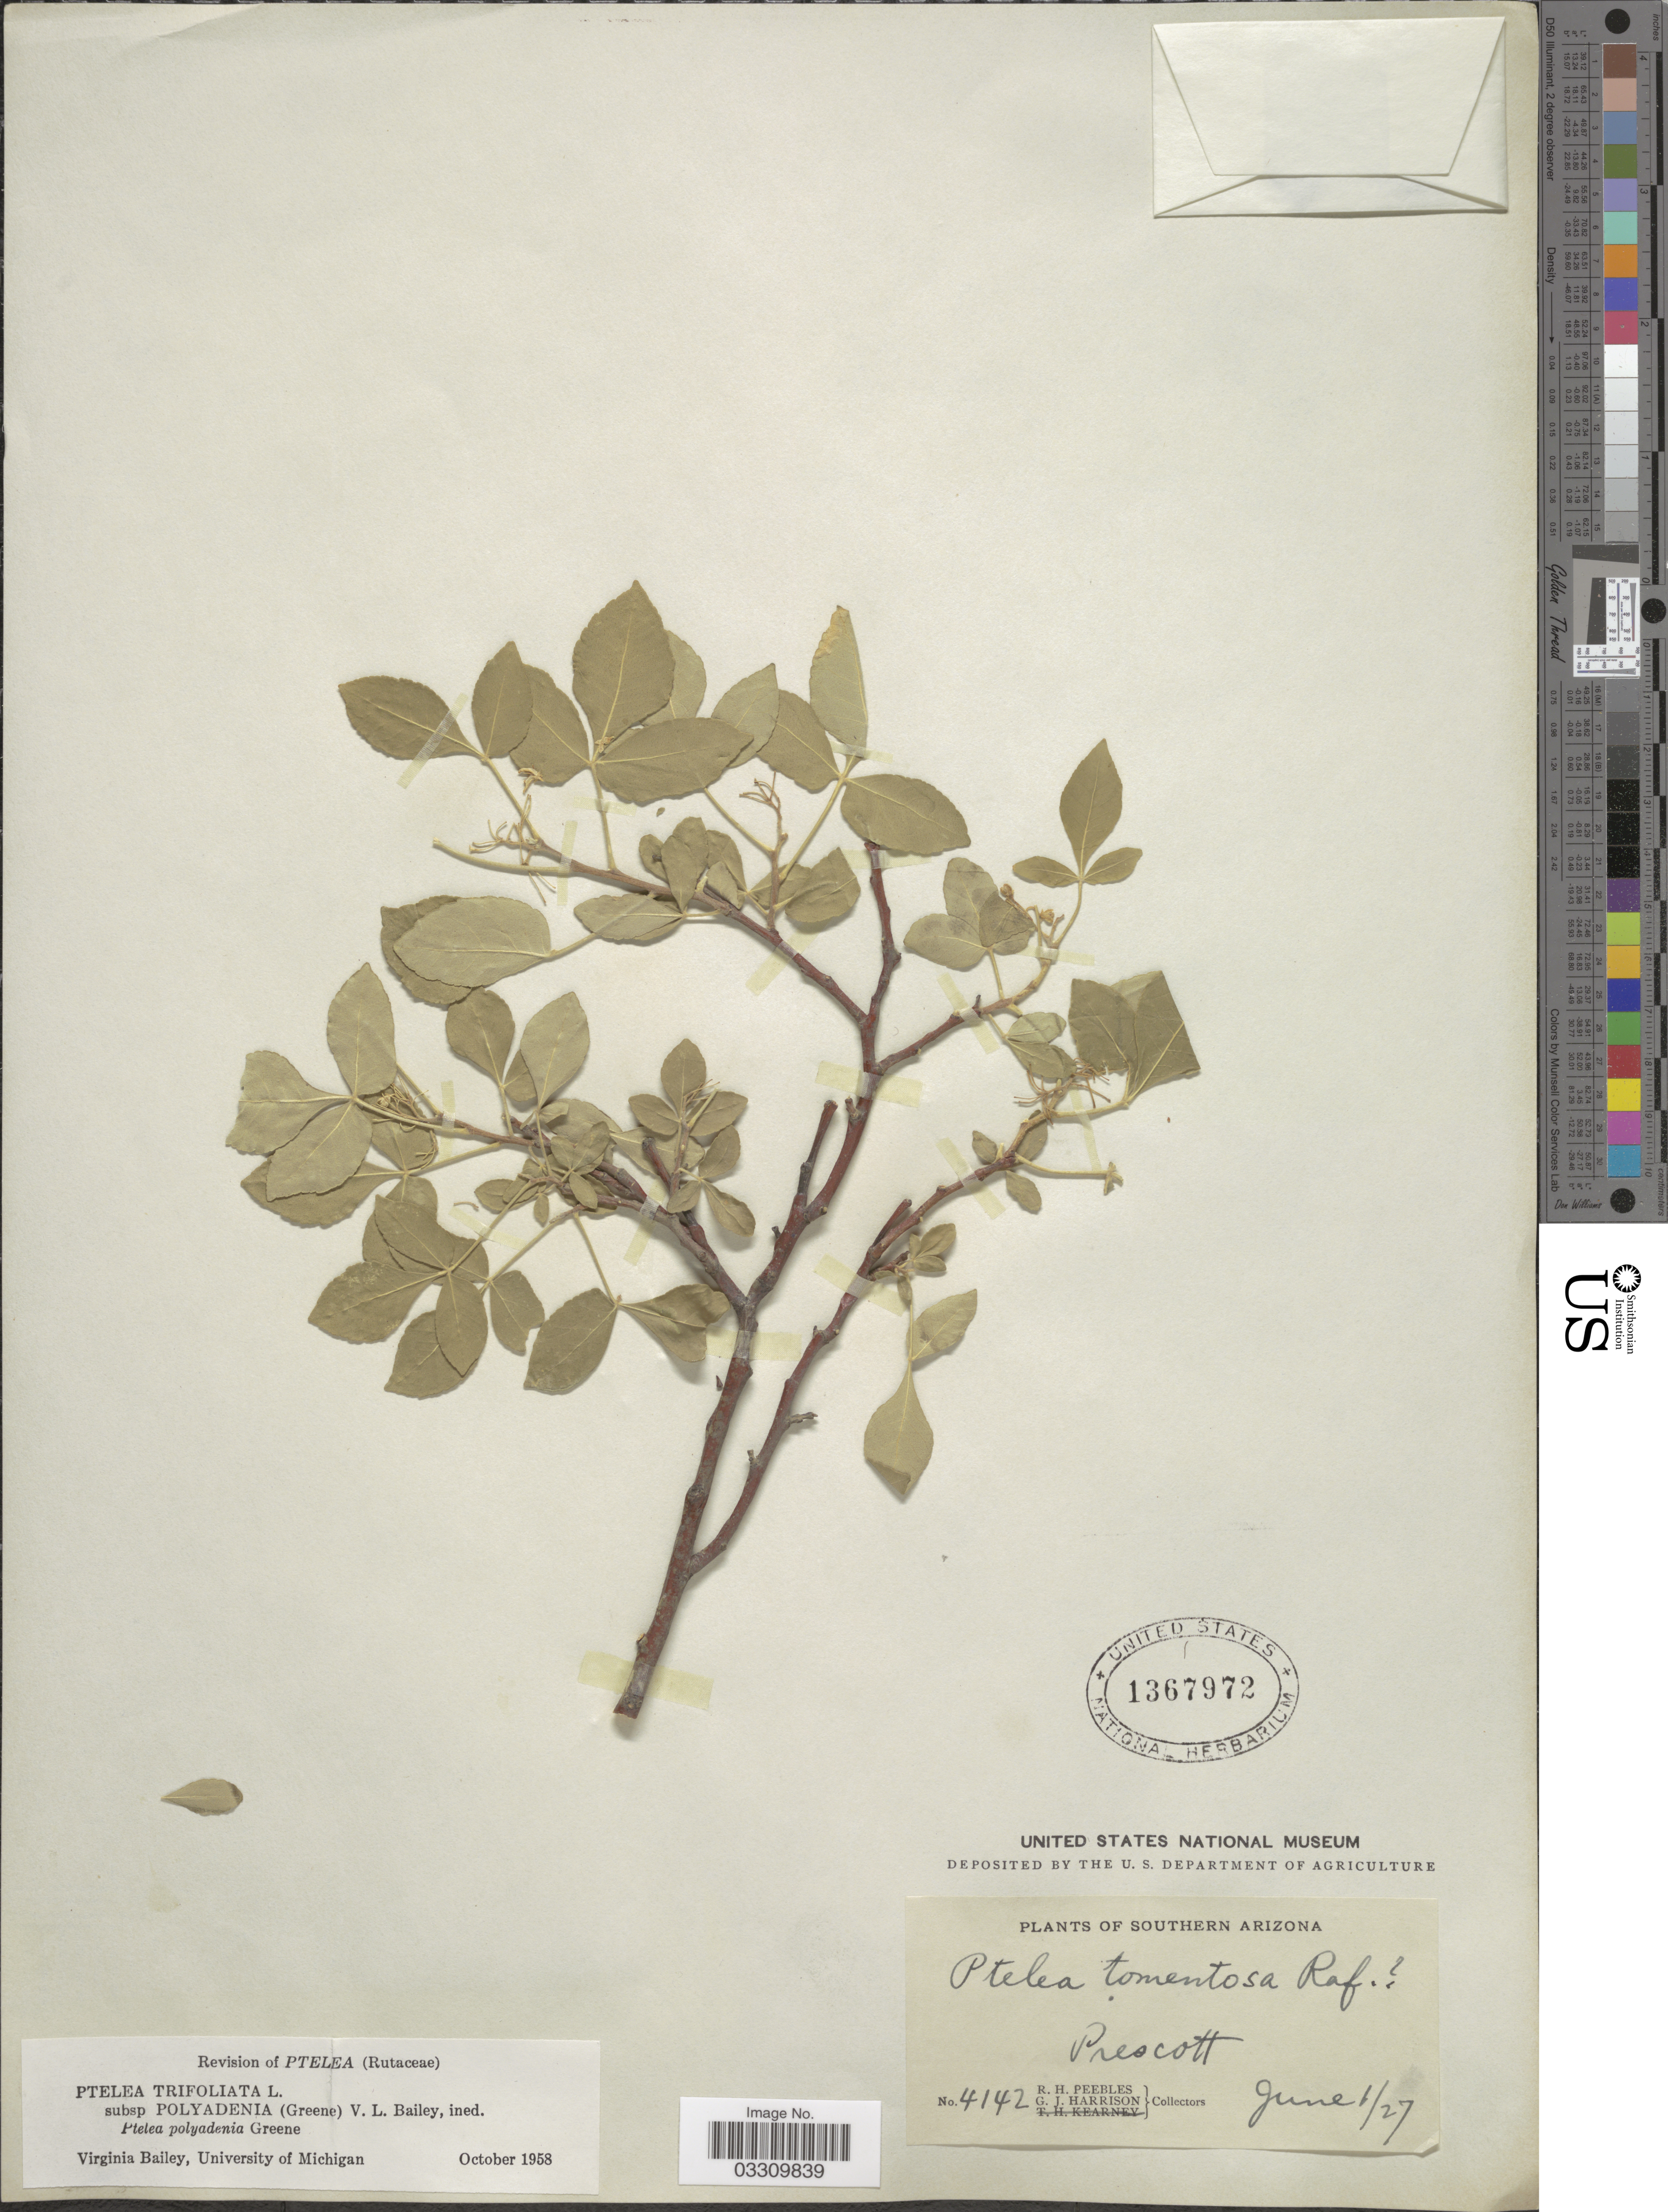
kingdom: Plantae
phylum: Tracheophyta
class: Magnoliopsida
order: Sapindales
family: Rutaceae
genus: Ptelea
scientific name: Ptelea trifoliata subsp. polyadenia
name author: (Greene) V. L. Bailey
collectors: R. H. Peebles & G. J. Harrison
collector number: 4142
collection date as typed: Transcribed d/m/y: 1/6/27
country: United States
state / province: Arizona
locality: Southern Arizona. Prescott.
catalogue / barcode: US 1367972